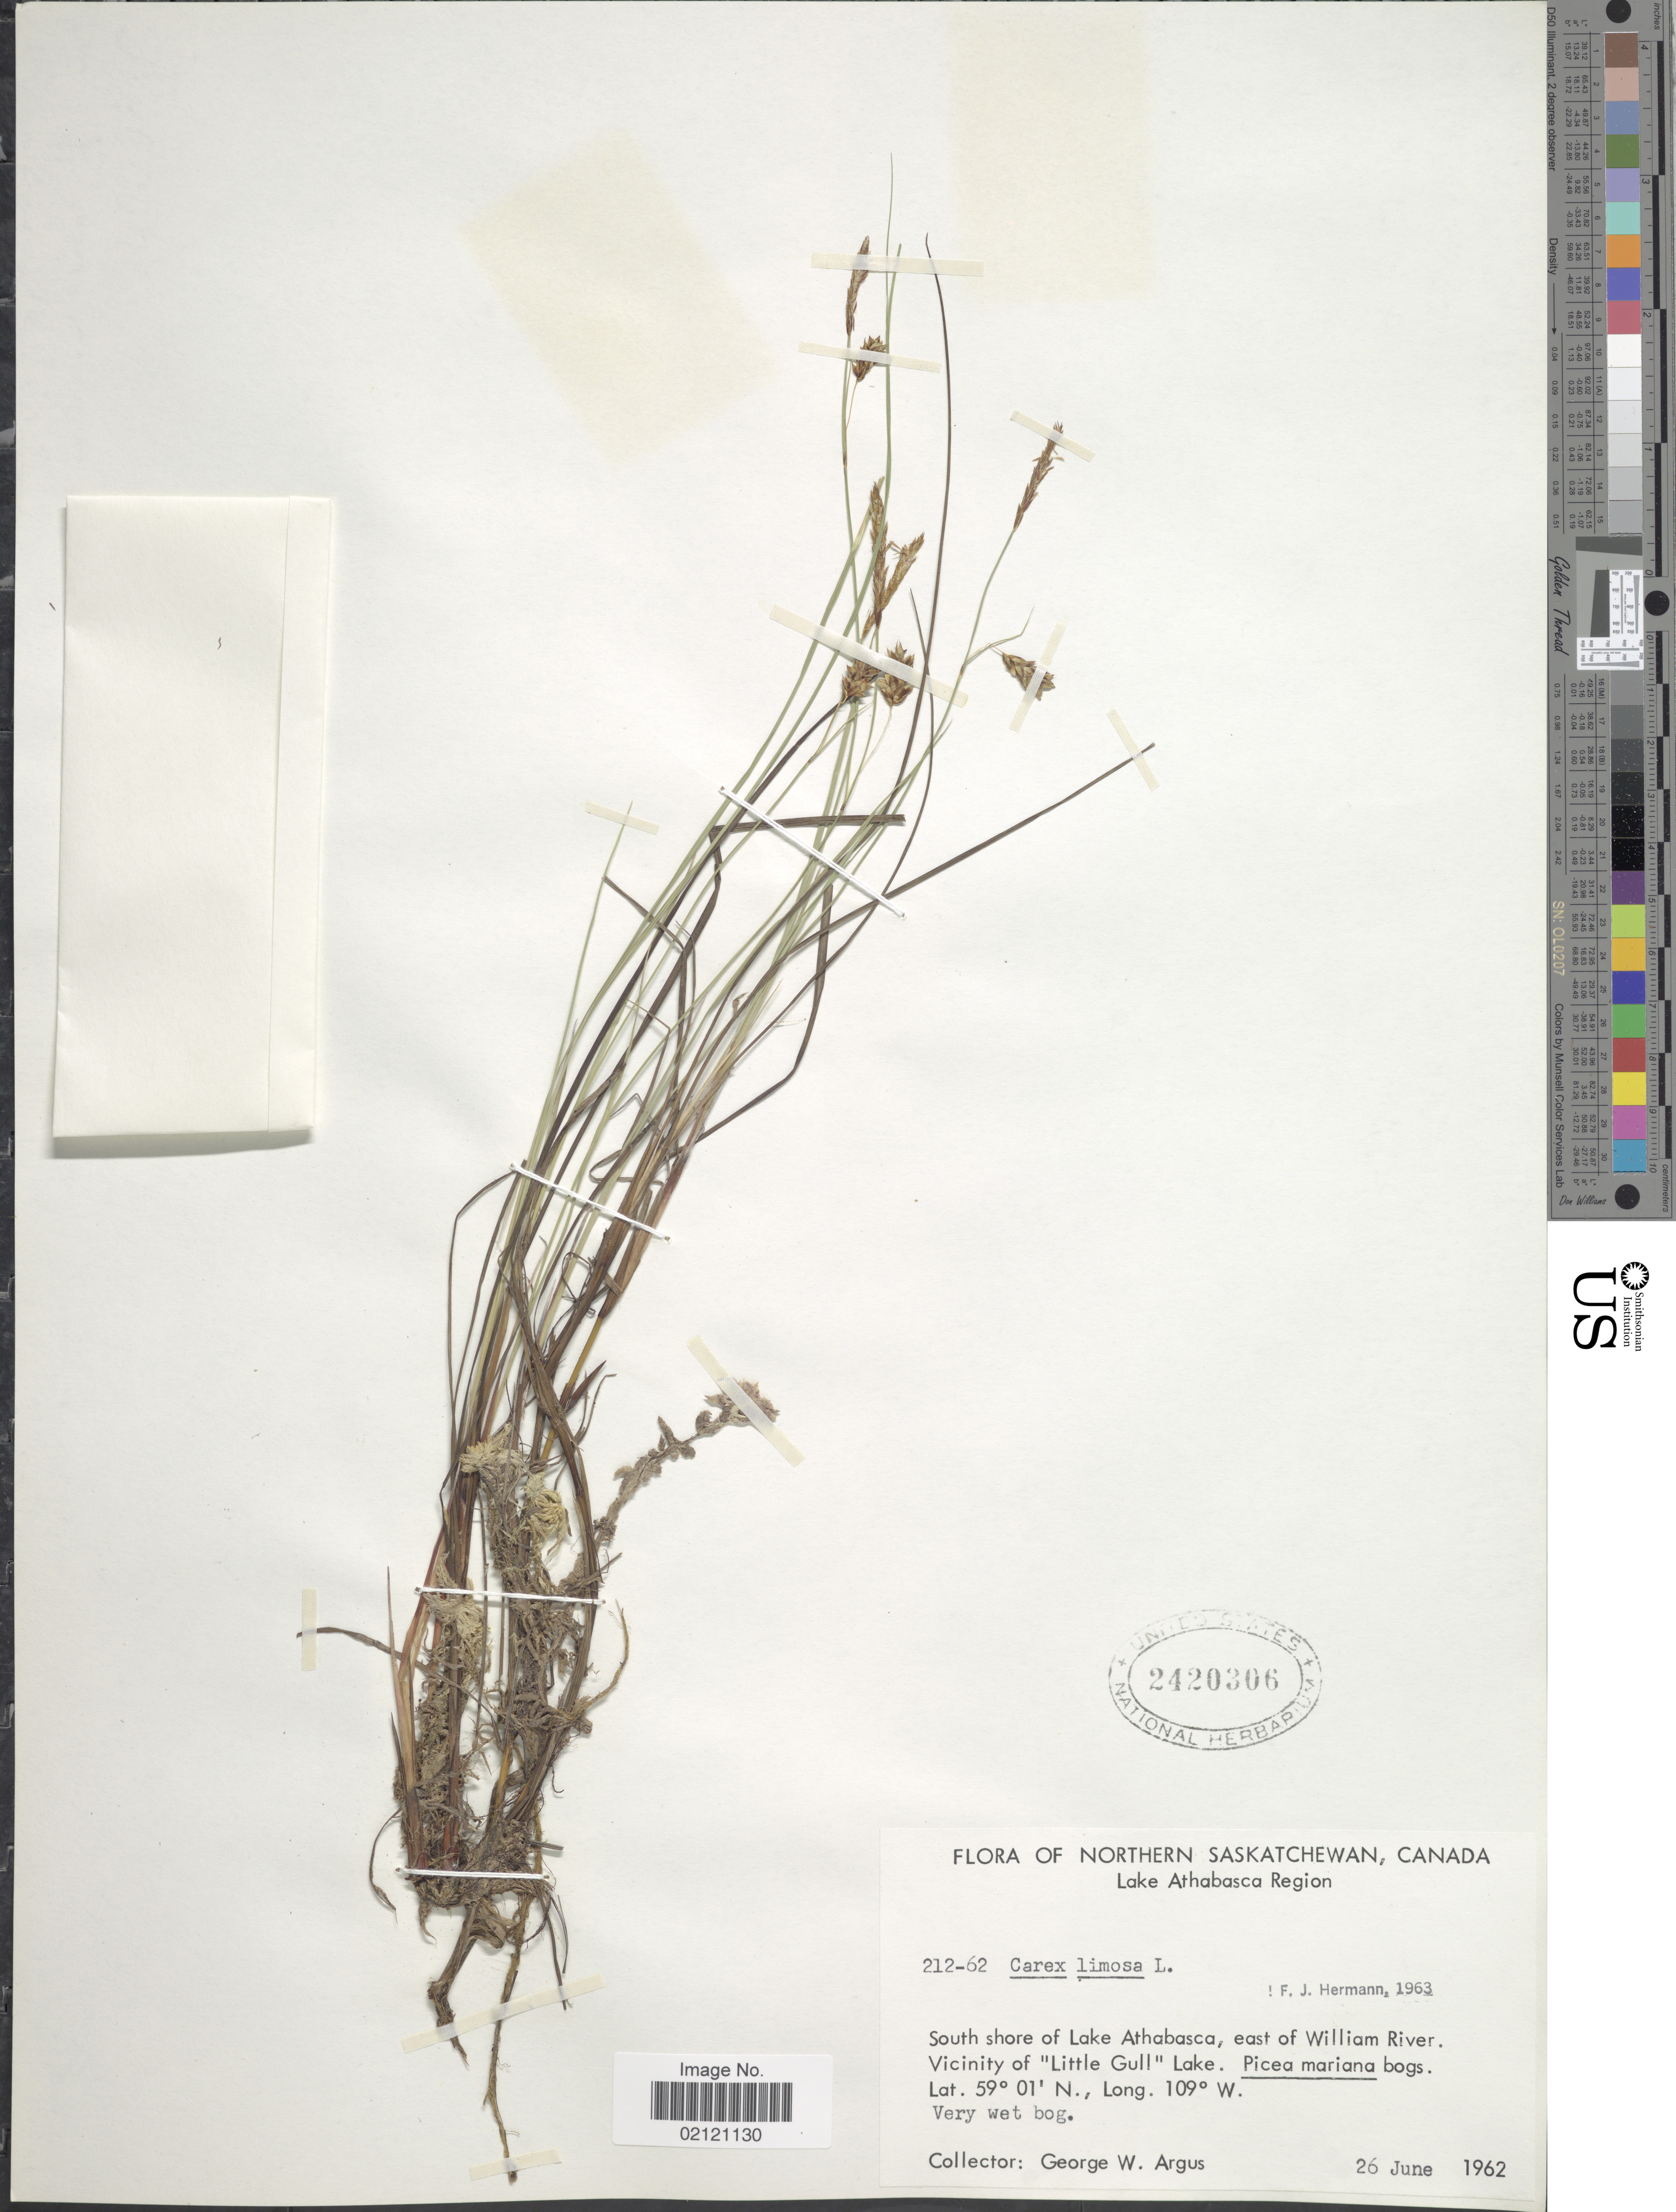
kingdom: Plantae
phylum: Tracheophyta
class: Liliopsida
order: Poales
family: Cyperaceae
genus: Carex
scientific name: Carex limosa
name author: L.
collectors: G. W. Argus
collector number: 212-62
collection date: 1962-06-26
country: Canada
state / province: Saskatchewan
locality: Northern Saskatchewan, Lake Athabasca Region, South sore of Lake Athabasca, east of William River. Vicinity of "Little Gull" Lake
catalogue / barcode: US 2420306